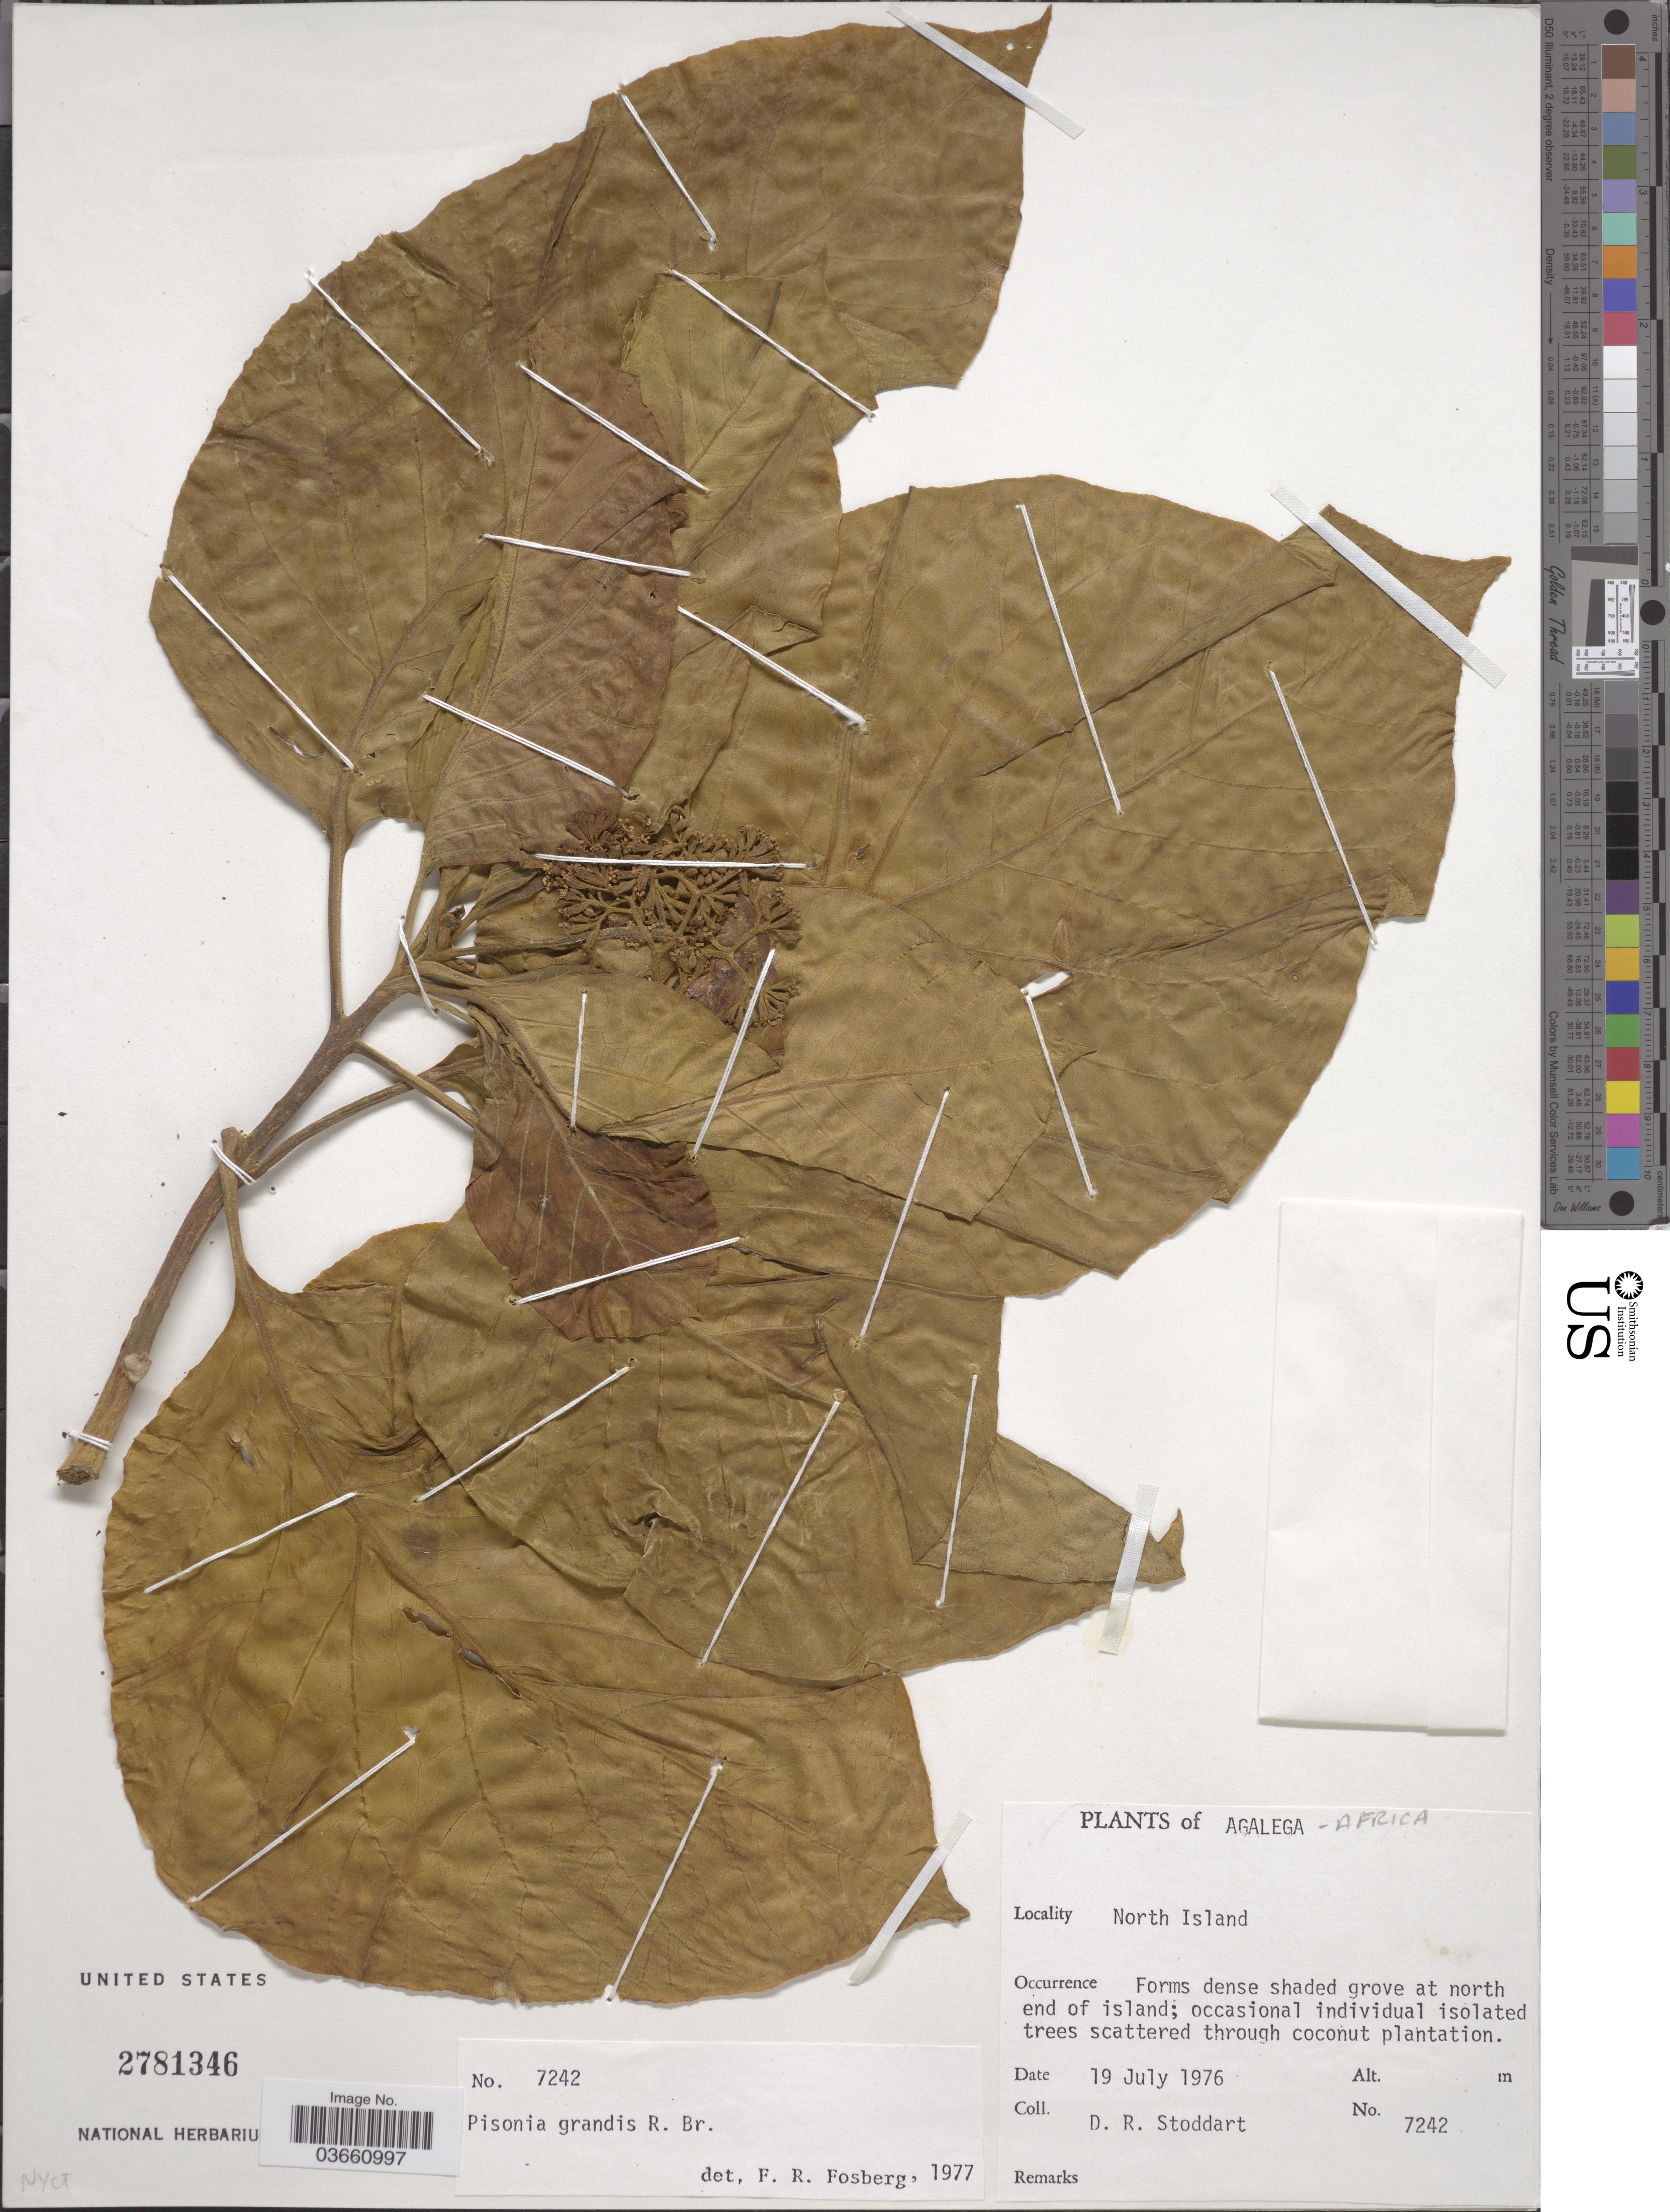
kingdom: Plantae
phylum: Tracheophyta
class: Magnoliopsida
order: Caryophyllales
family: Nyctaginaceae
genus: Pisonia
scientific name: Pisonia grandis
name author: R. Br.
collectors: D. R. Stoddart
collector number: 7242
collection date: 1976-07-19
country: Mauritius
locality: Agalega-Africa. North Island.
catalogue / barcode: US 2781346